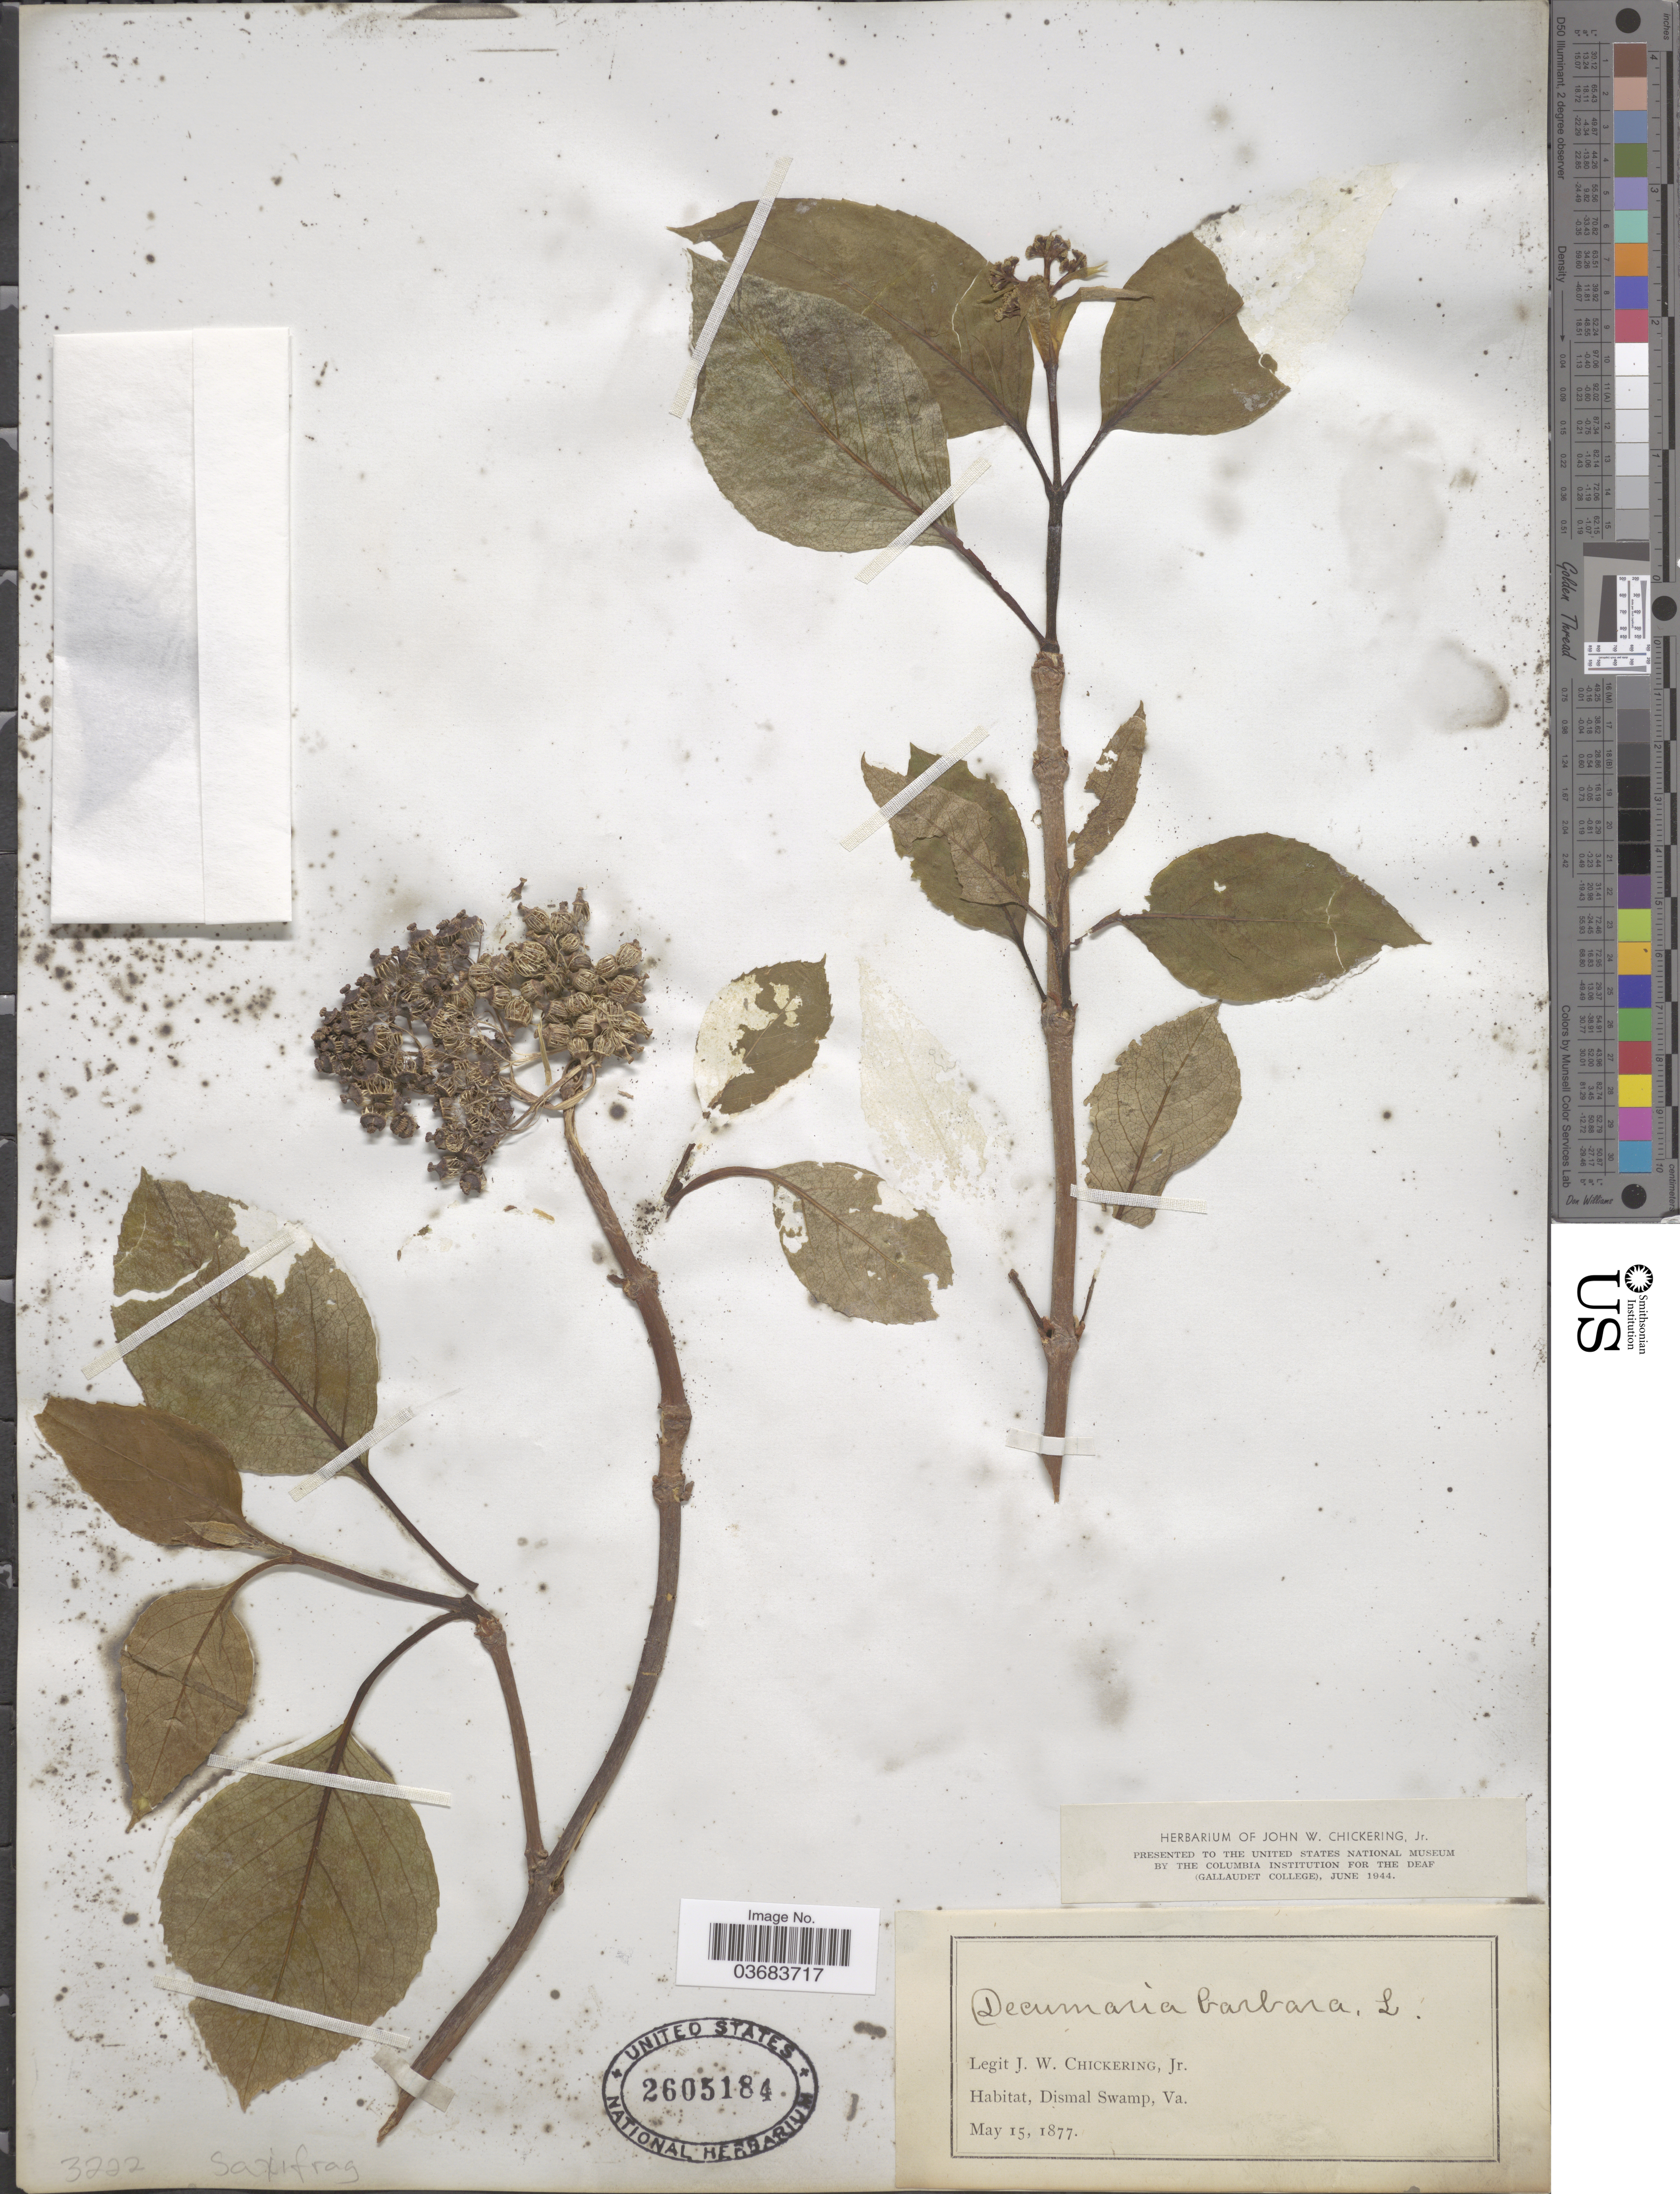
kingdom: Plantae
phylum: Tracheophyta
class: Magnoliopsida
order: Cornales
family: Hydrangeaceae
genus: Hydrangea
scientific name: Hydrangea barbara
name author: (L.) Bernd Schulz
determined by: Strong, Mark T., (BOT), Smithsonian Institution - National Museum of Natural History (UNITED STATES)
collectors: J. W. Chickering Jr.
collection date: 1877-05-15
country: United States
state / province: Virginia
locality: Dismal Swamp.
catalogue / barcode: US 2605184